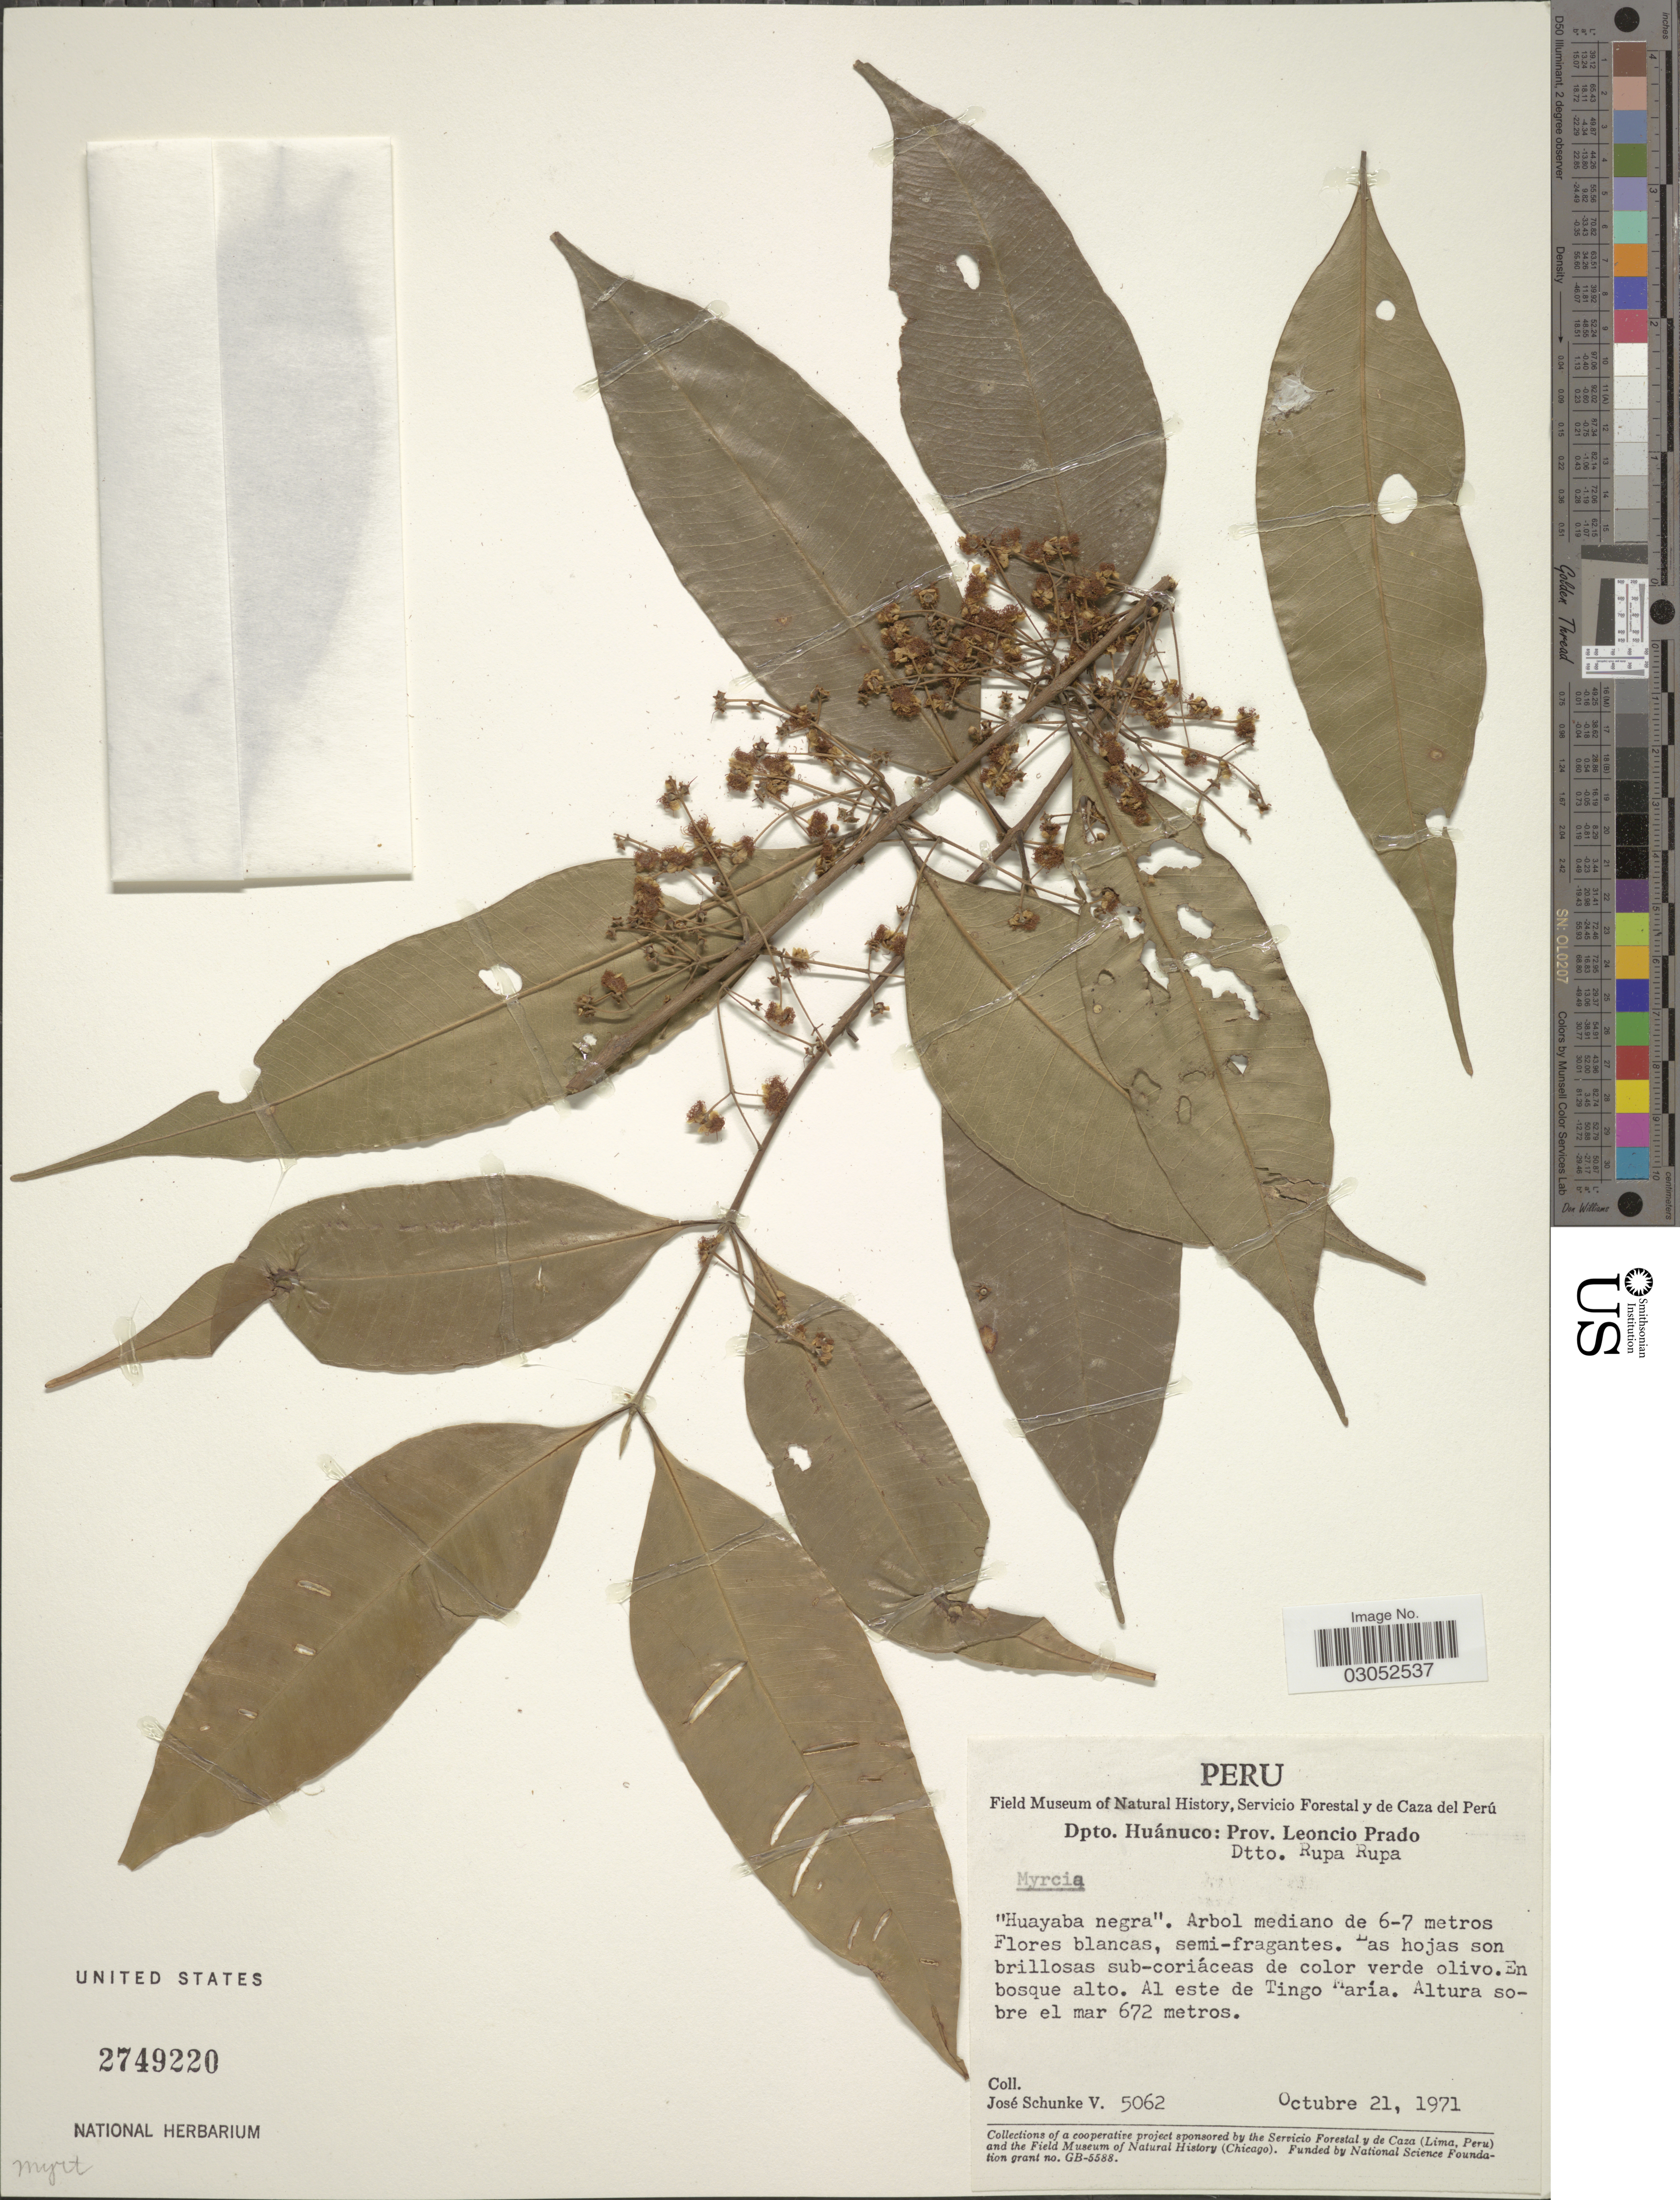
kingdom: Plantae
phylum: Tracheophyta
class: Magnoliopsida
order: Myrtales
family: Myrtaceae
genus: Myrcia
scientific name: Myrcia sp.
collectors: J. Schunke Vigo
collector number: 5062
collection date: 1971-10-21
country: Peru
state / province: Huánuco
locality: Dpto. Huánuco: Prov. Leoncio Prado, Dtto. Rupa Rupa. Al este de Tingo María.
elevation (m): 672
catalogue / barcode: US 2749220